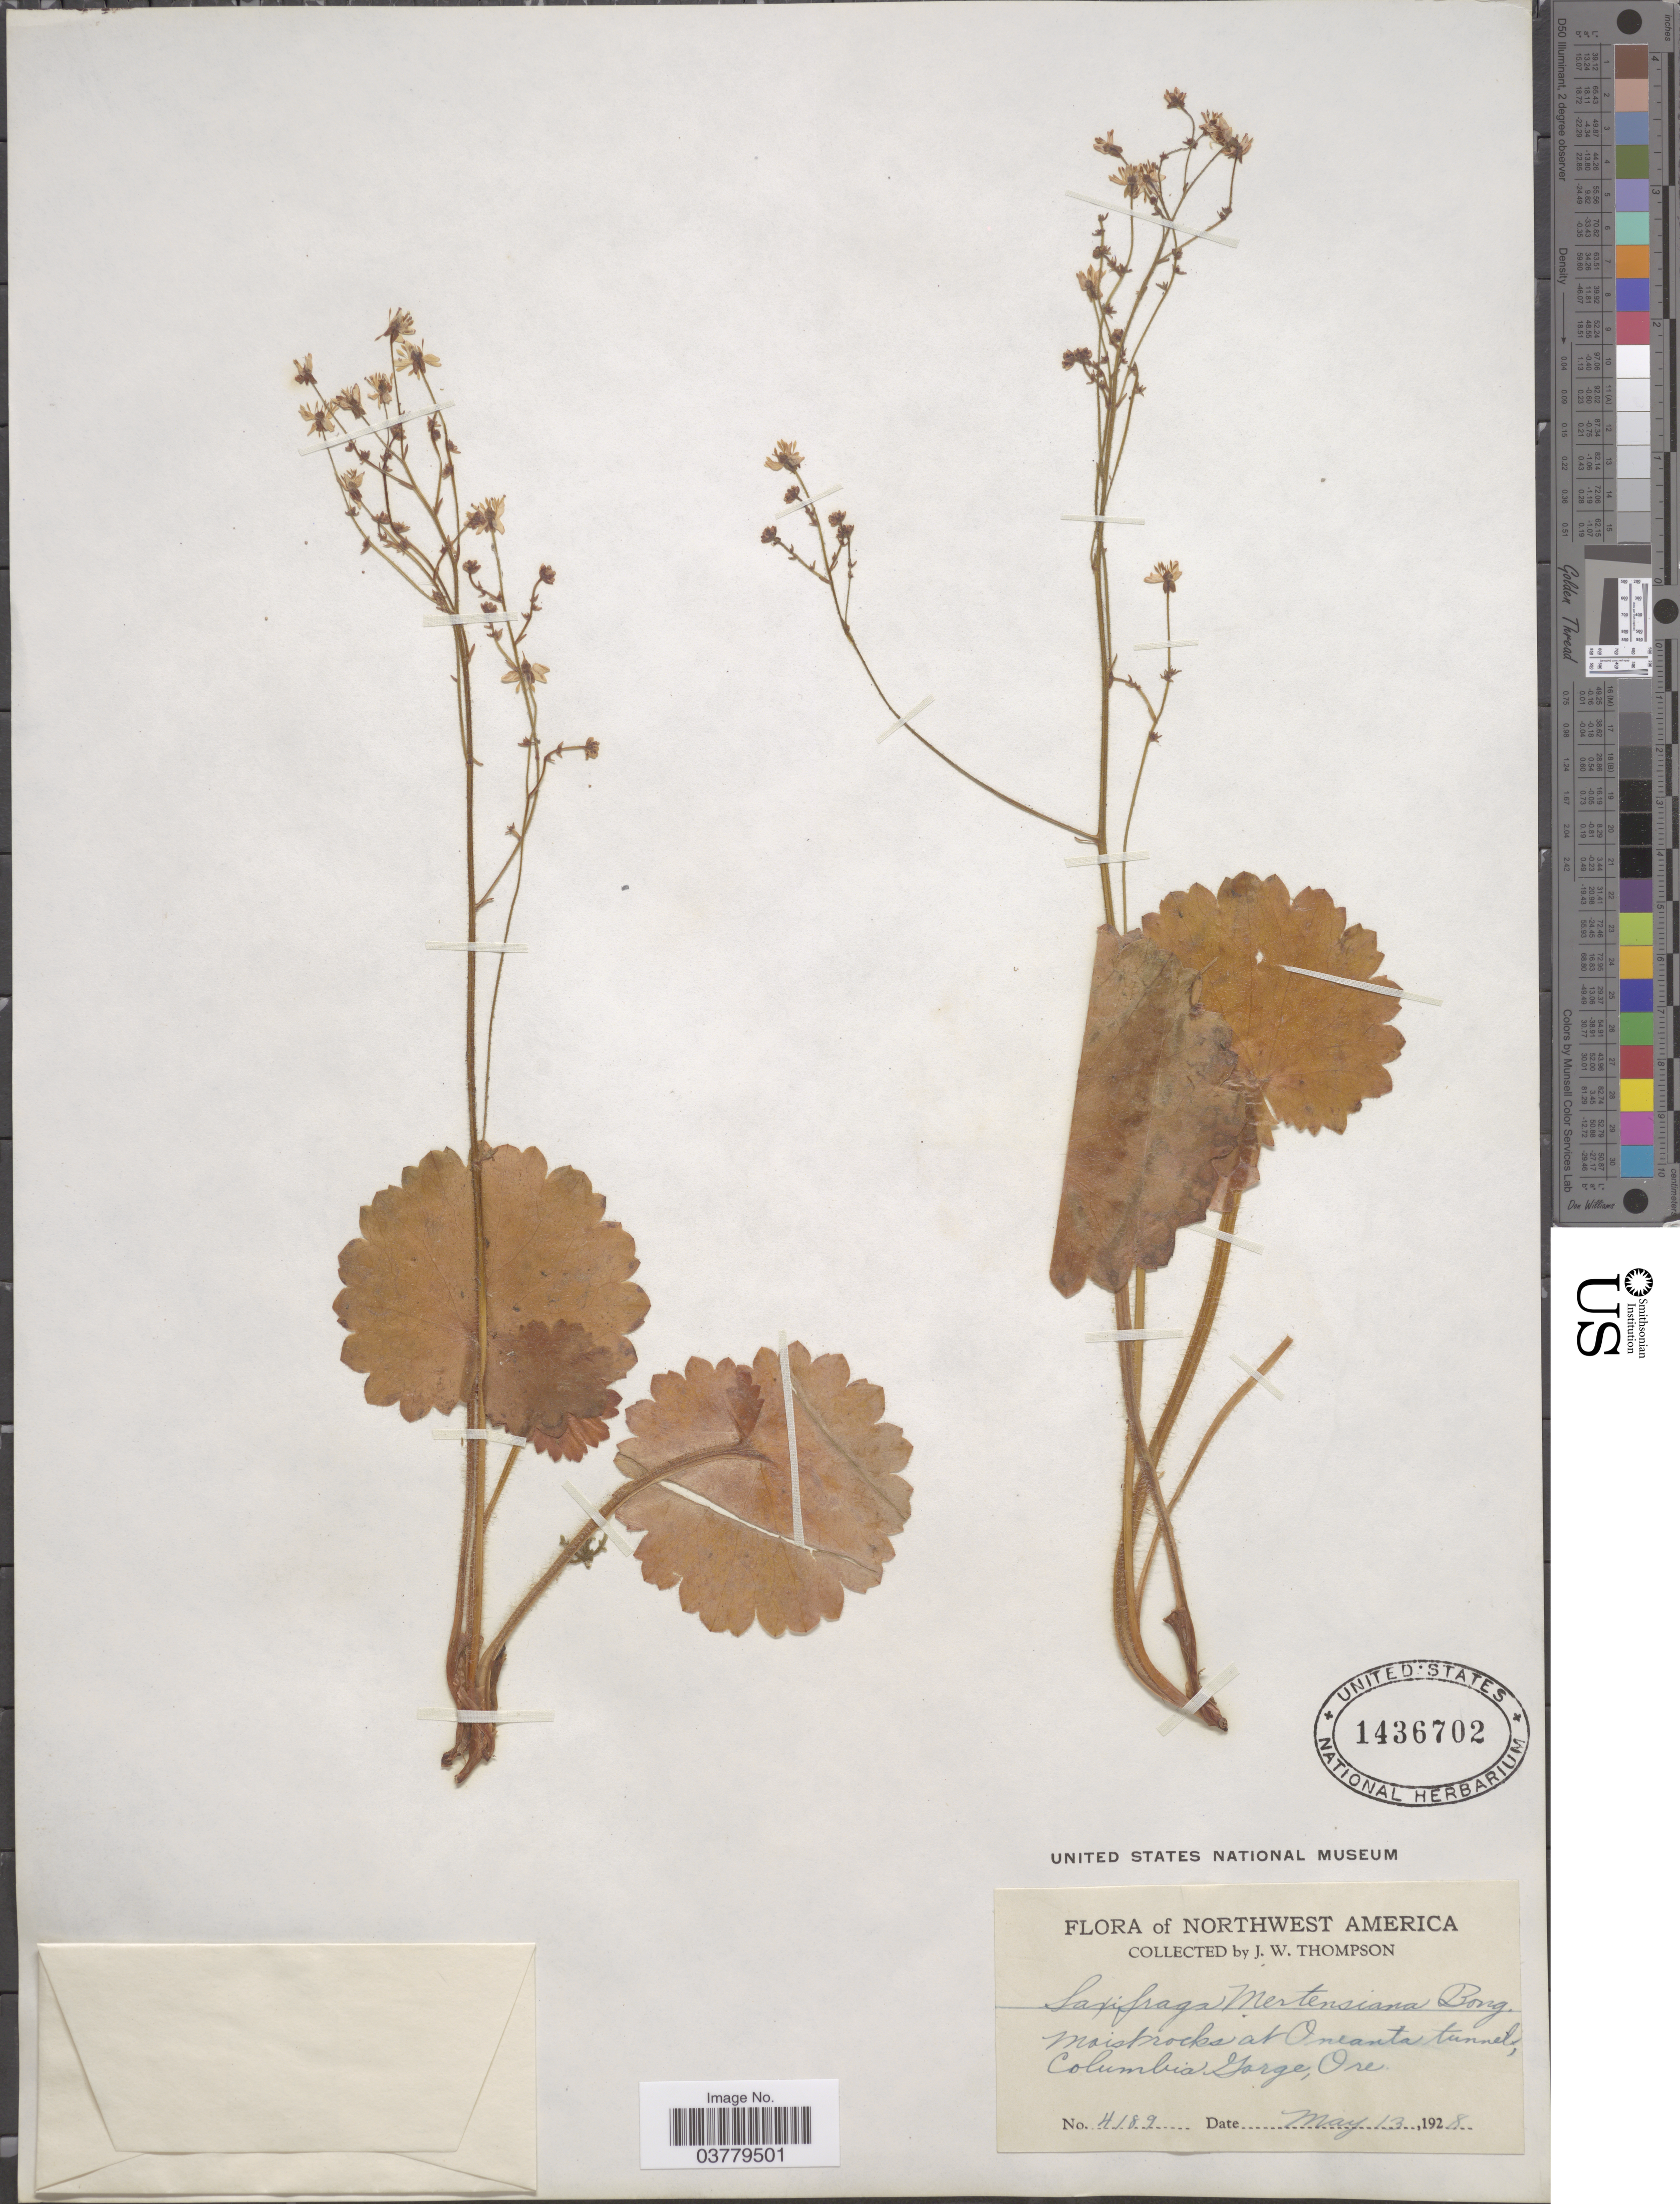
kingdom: Plantae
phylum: Tracheophyta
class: Magnoliopsida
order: Saxifragales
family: Saxifragaceae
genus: Saxifraga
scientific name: Saxifraga mertensiana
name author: Bong.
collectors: J. Thompson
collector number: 4189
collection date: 1928-05-13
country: United States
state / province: Oregon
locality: Northwest America. At Oneonta tunnel, Columbia Gorge.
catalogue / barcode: US 1436702